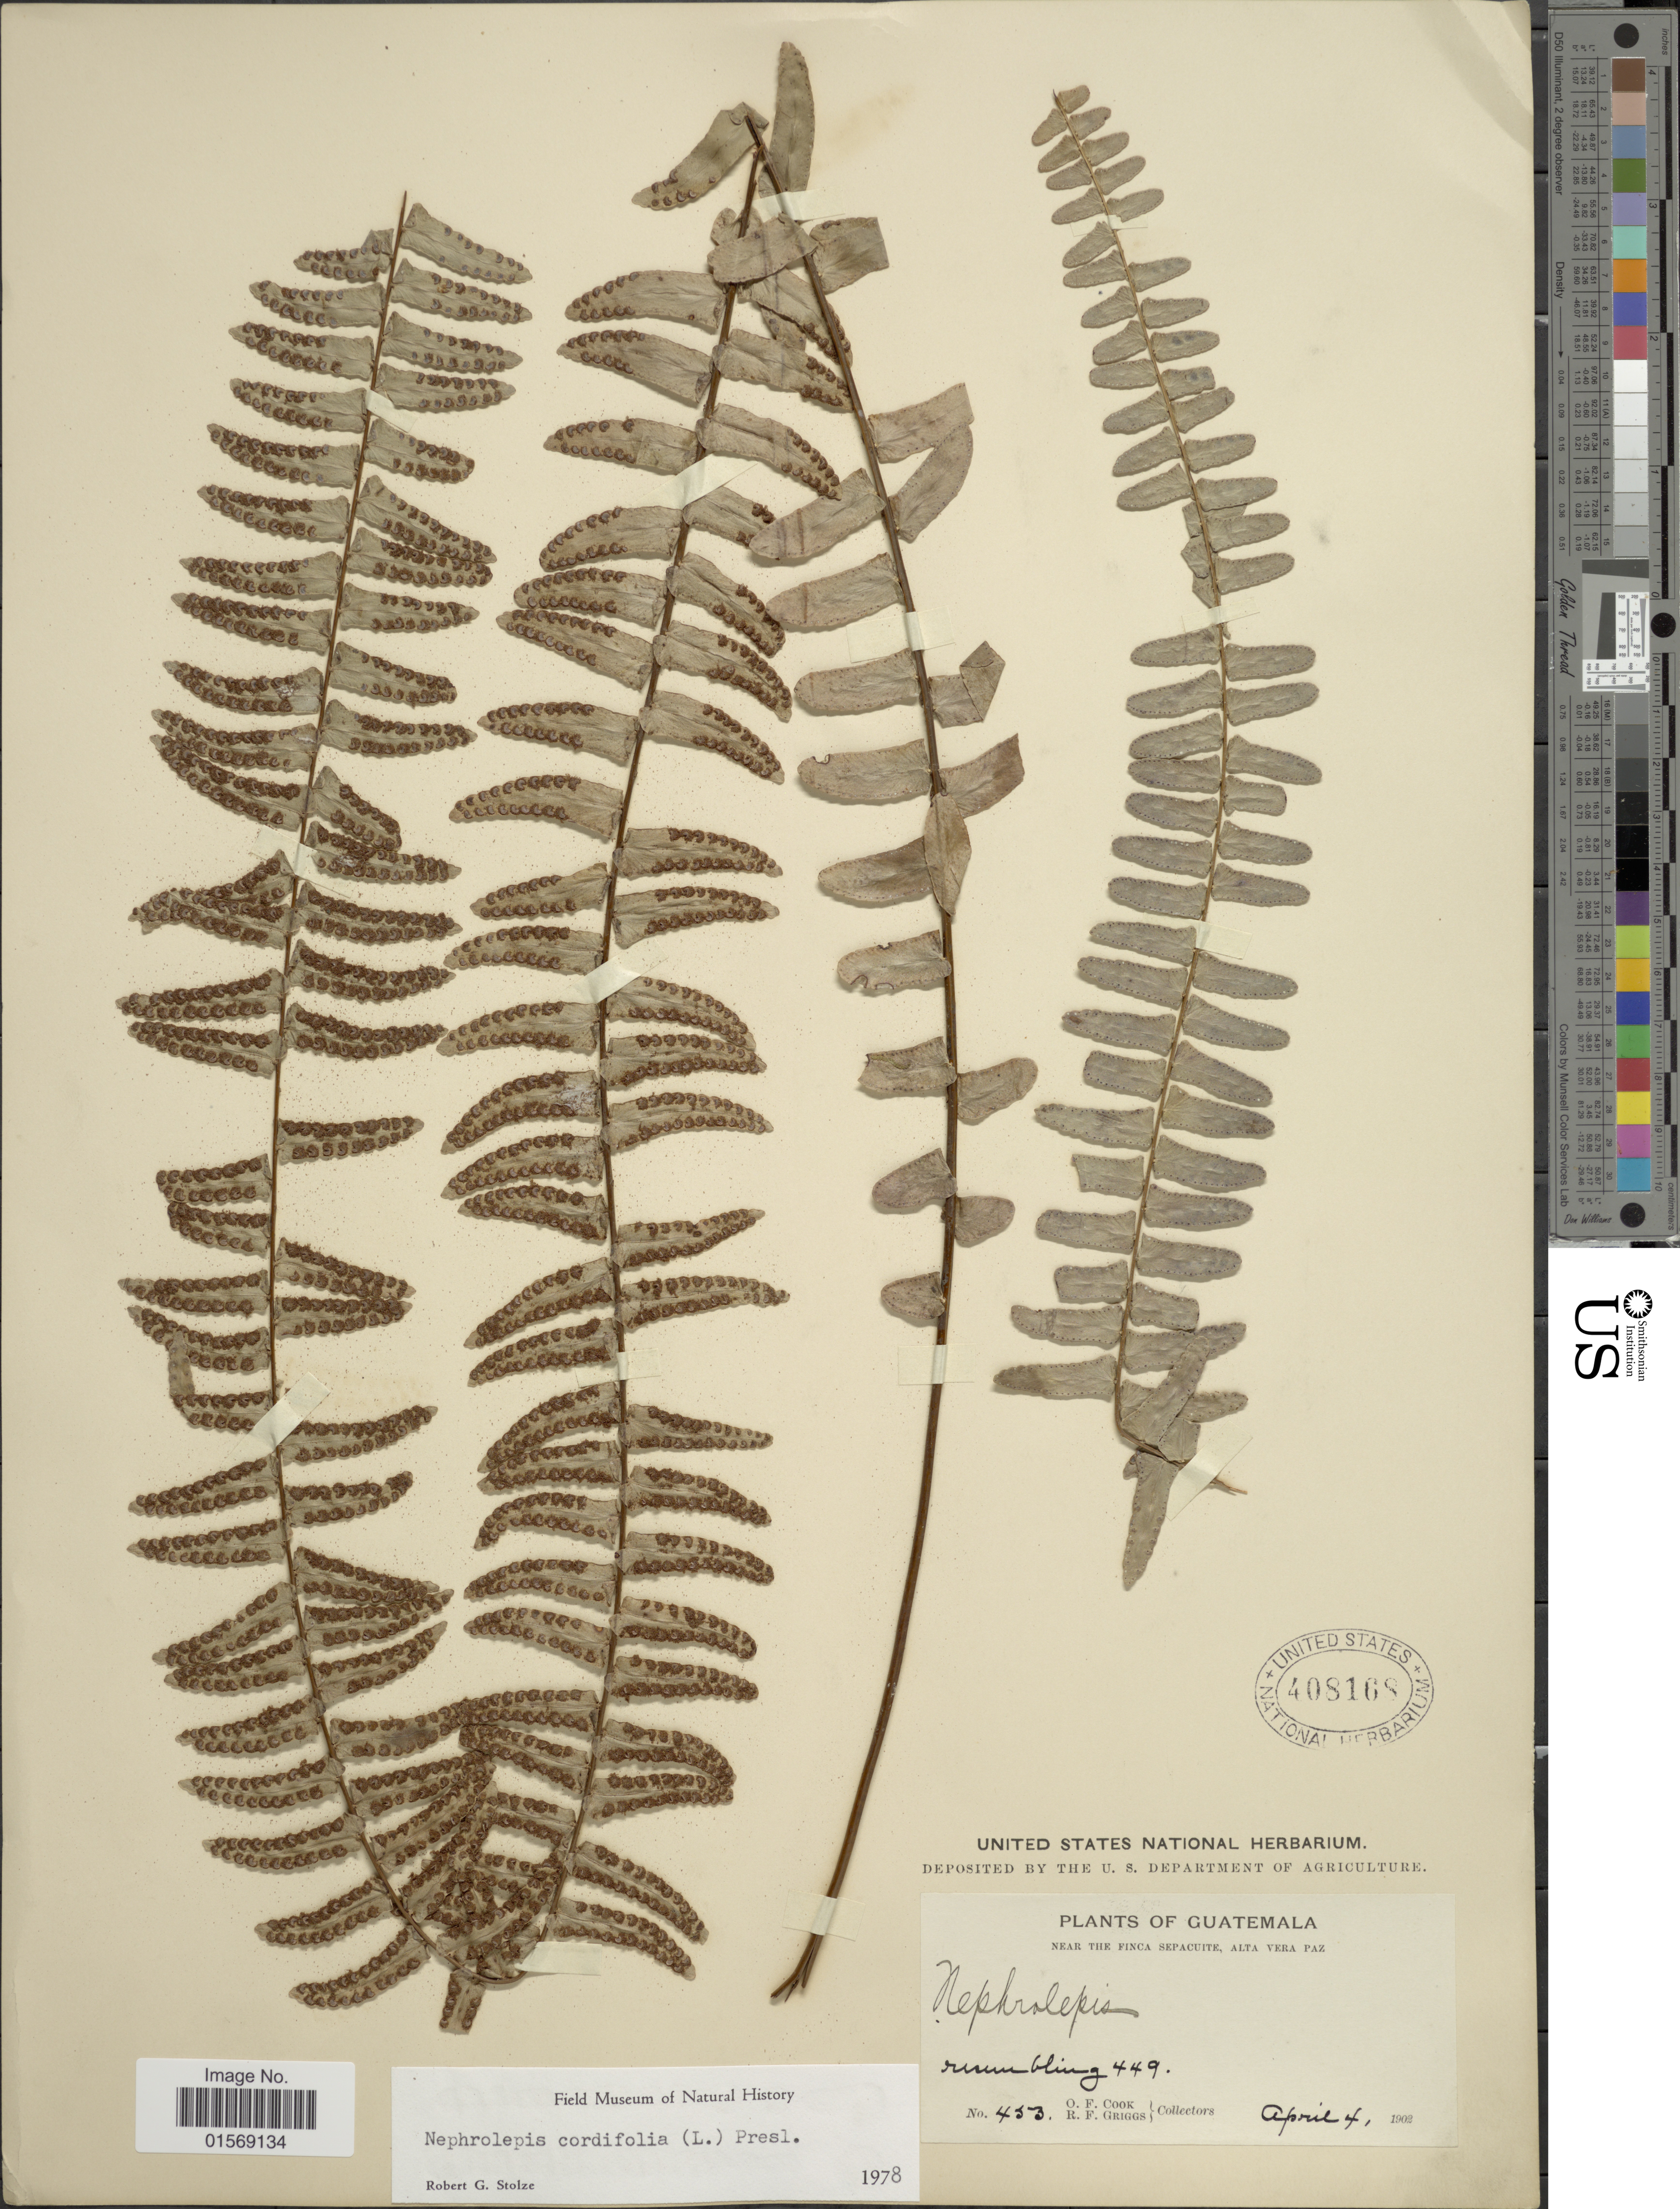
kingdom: Plantae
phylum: Tracheophyta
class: Polypodiopsida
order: Polypodiales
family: Nephrolepidaceae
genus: Nephrolepis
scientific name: Nephrolepis pendula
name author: (Raddi) J. Sm.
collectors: O. F. Cook & R. F. Griggs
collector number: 453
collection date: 1902-04-04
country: Guatemala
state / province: Alta Verapaz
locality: Guatemala, Near the Finca Sepacuite, Alta Verapaz. Rumbling 449.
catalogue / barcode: US 408168